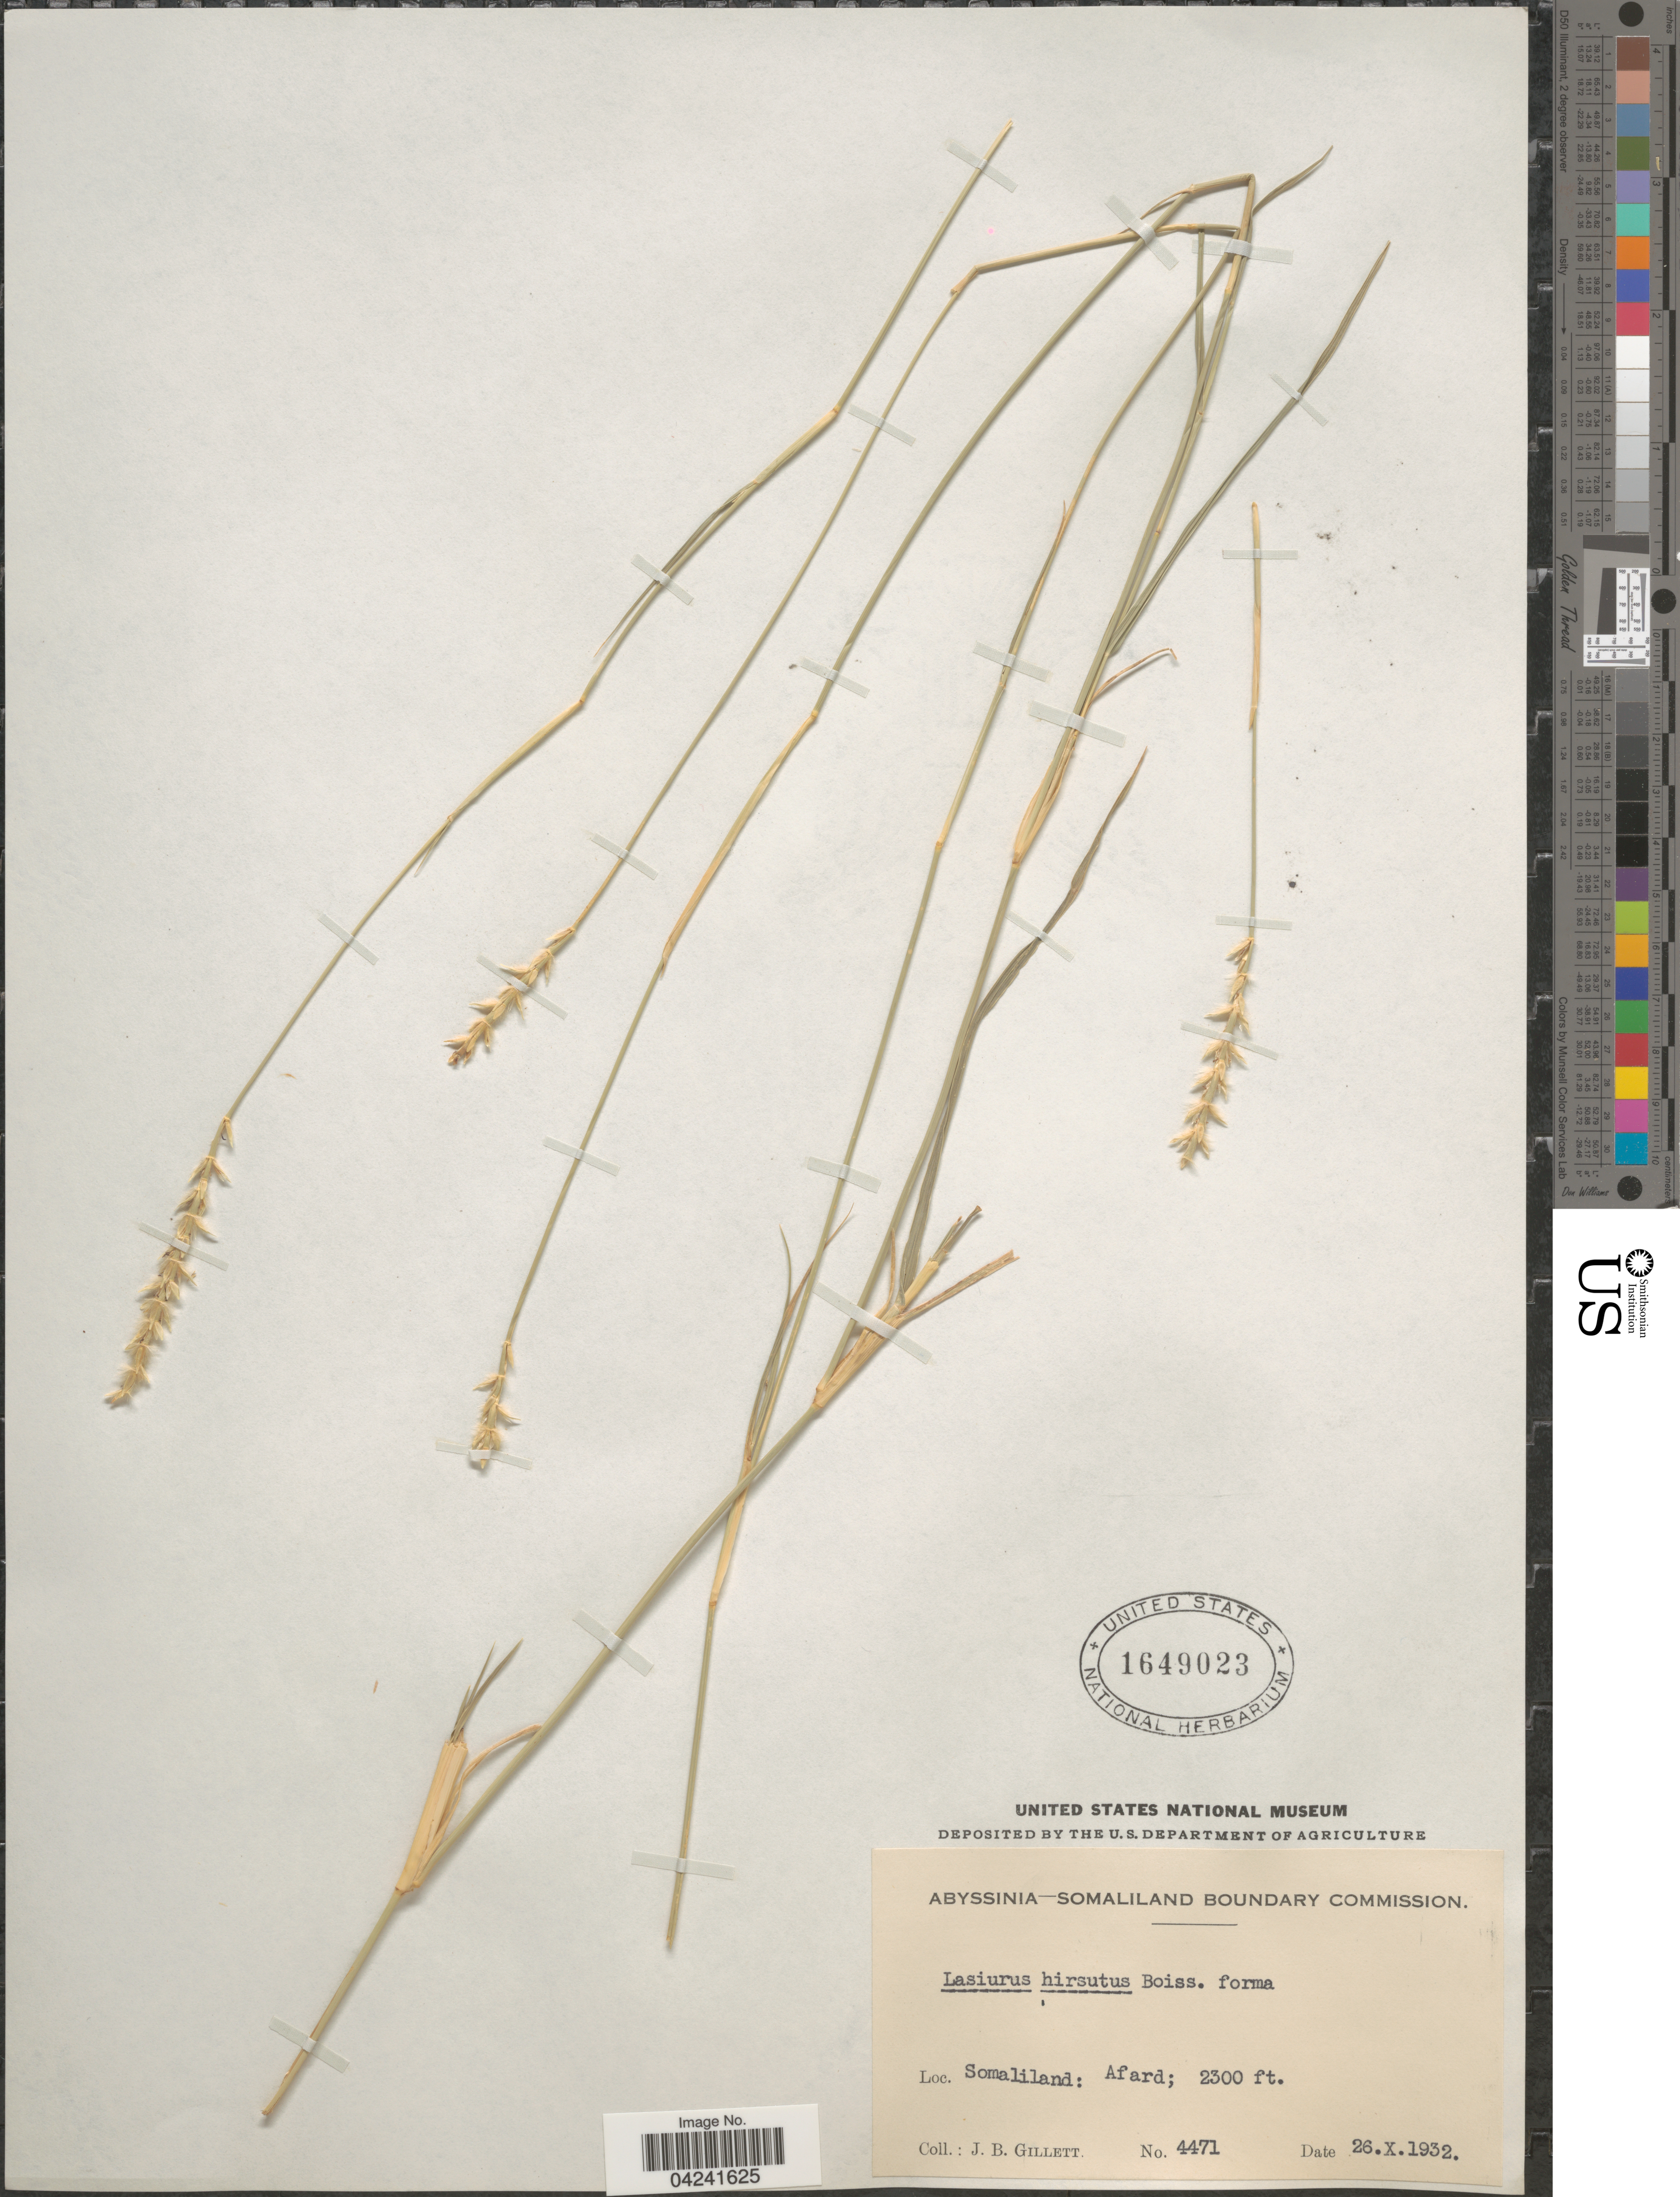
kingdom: Plantae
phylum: Tracheophyta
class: Liliopsida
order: Poales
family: Poaceae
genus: Lasiurus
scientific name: Lasiurus scindicus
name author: Henr.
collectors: J. B. Gillett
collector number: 4471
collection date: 1932-10-26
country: Ethiopia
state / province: Somali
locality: Somaliland: Afard.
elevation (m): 701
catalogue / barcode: US 1649023